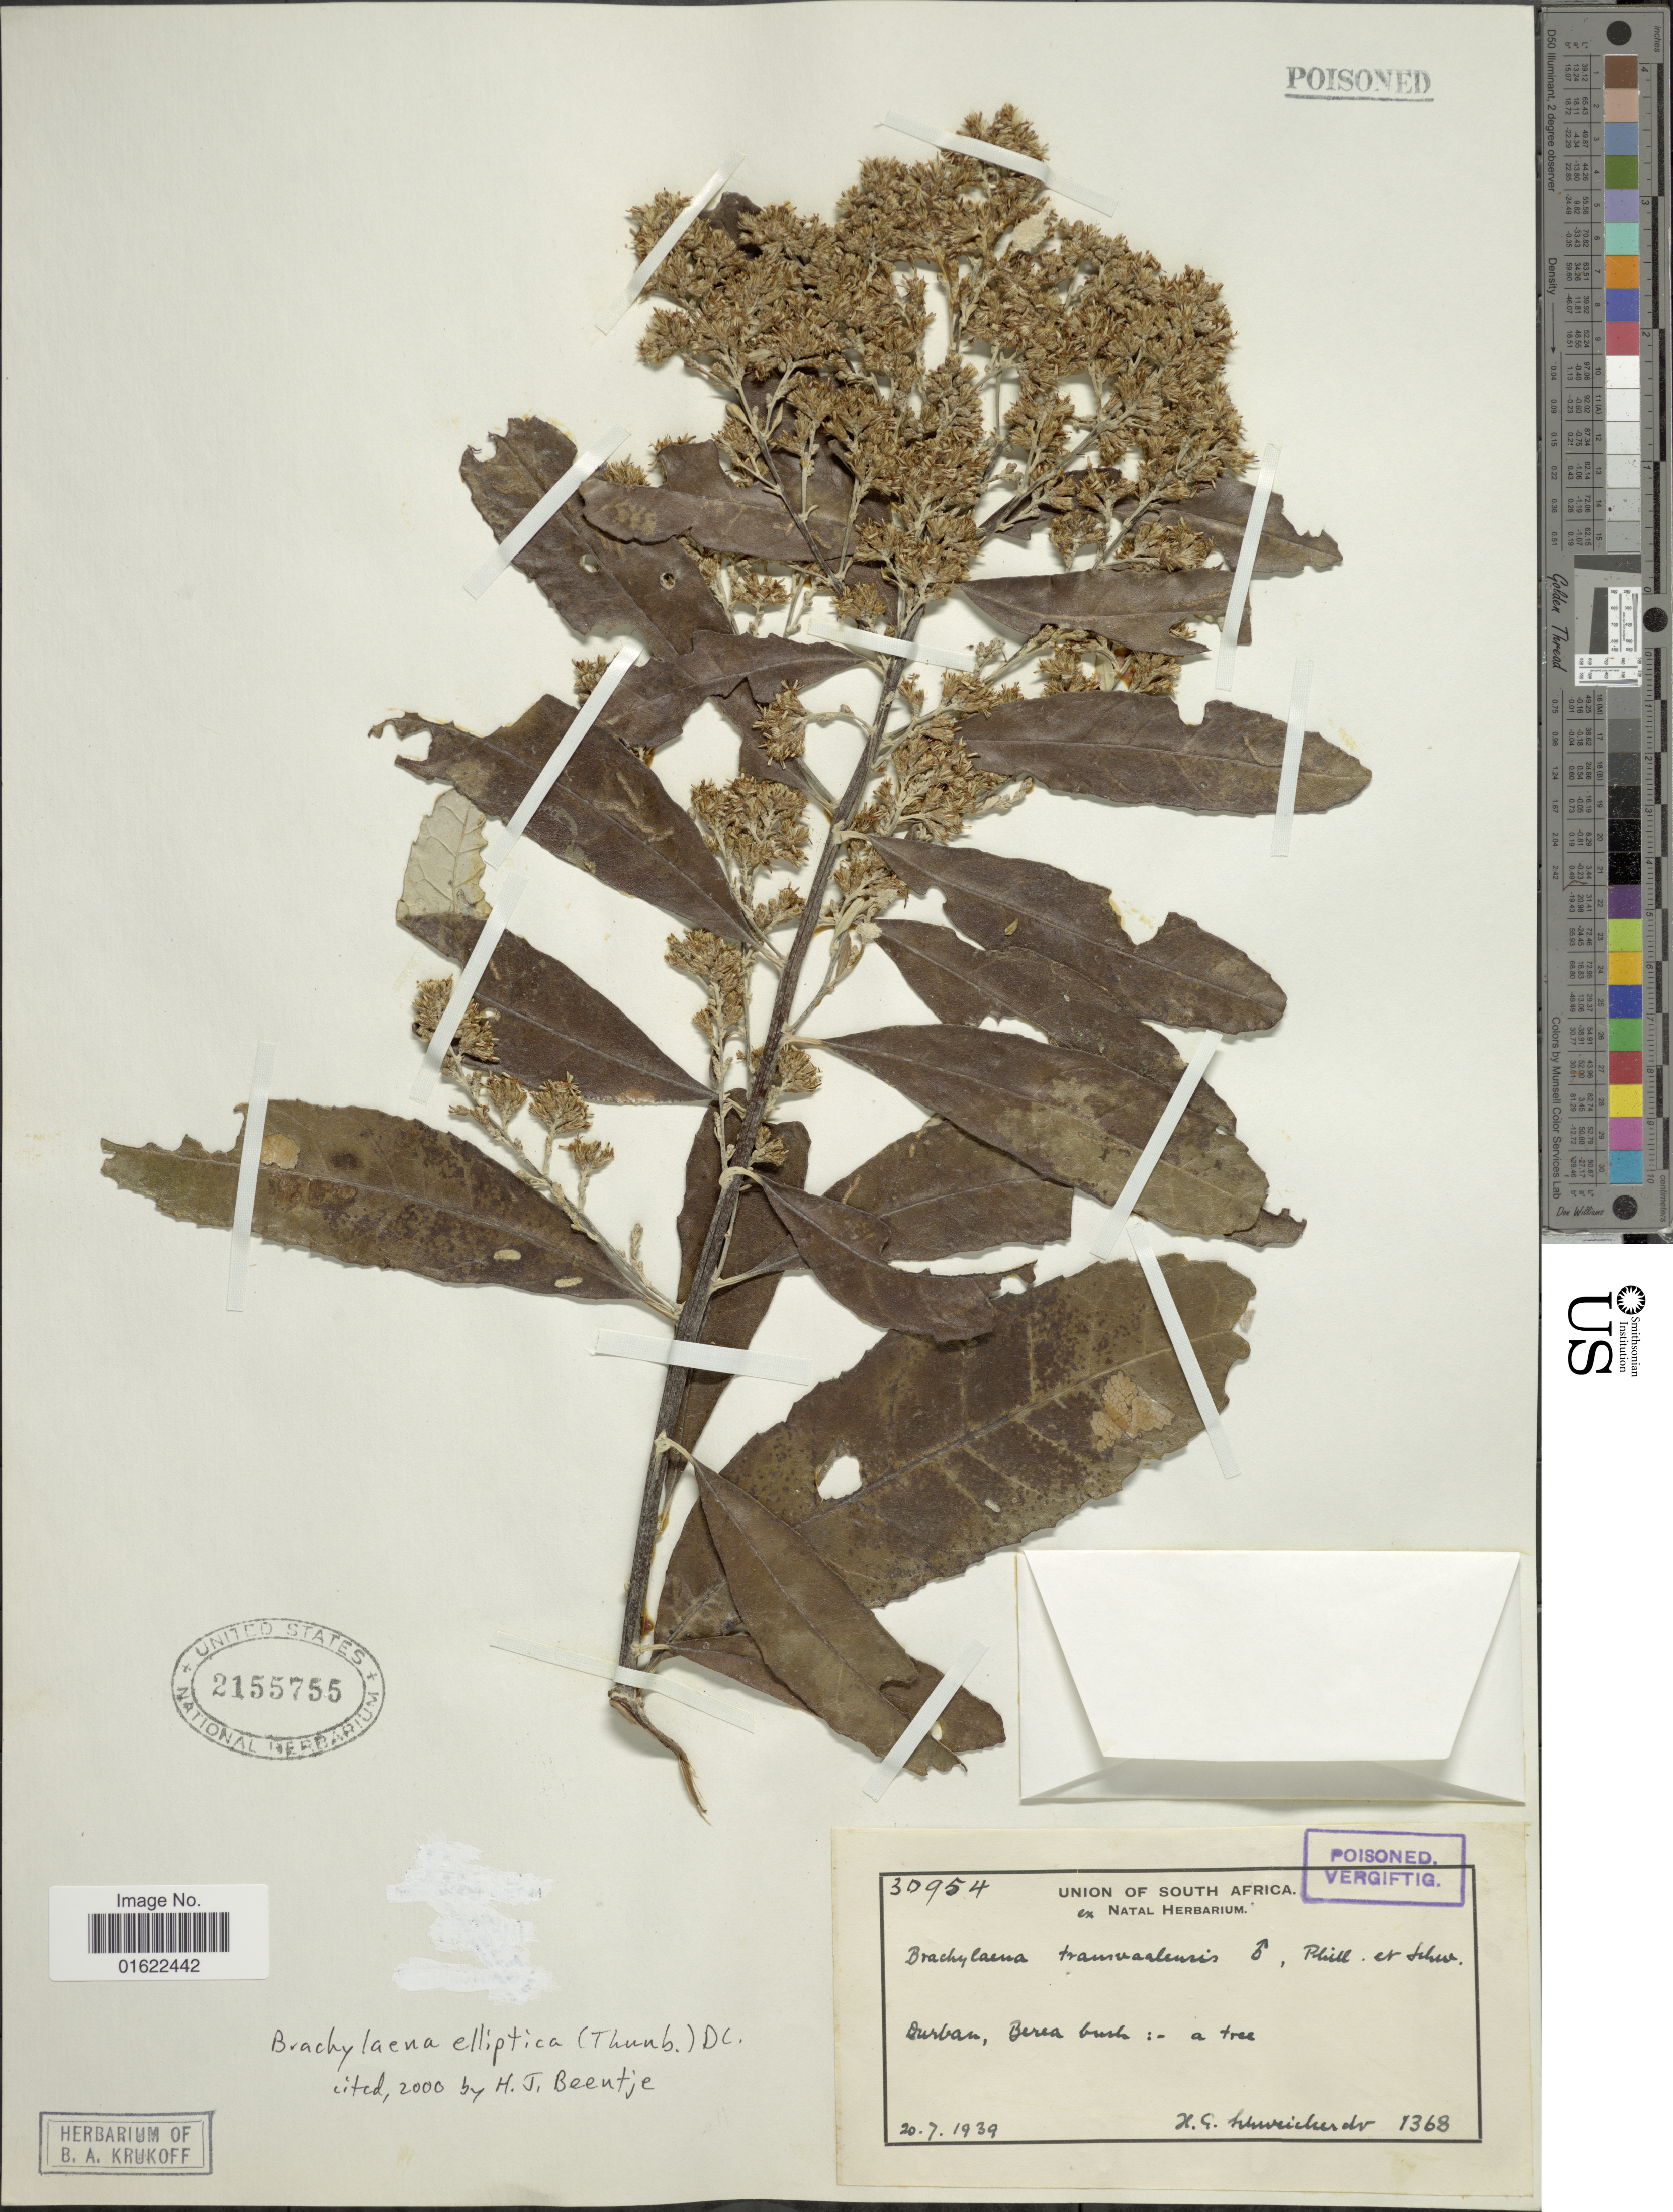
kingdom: Plantae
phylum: Tracheophyta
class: Magnoliopsida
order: Asterales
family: Asteraceae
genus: Brachylaena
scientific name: Brachylaena elliptica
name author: (Thunb.) DC.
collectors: H. Schweickerdt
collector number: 1368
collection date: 1939-07-20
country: South Africa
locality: Durban, Berea bush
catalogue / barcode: US 2155755